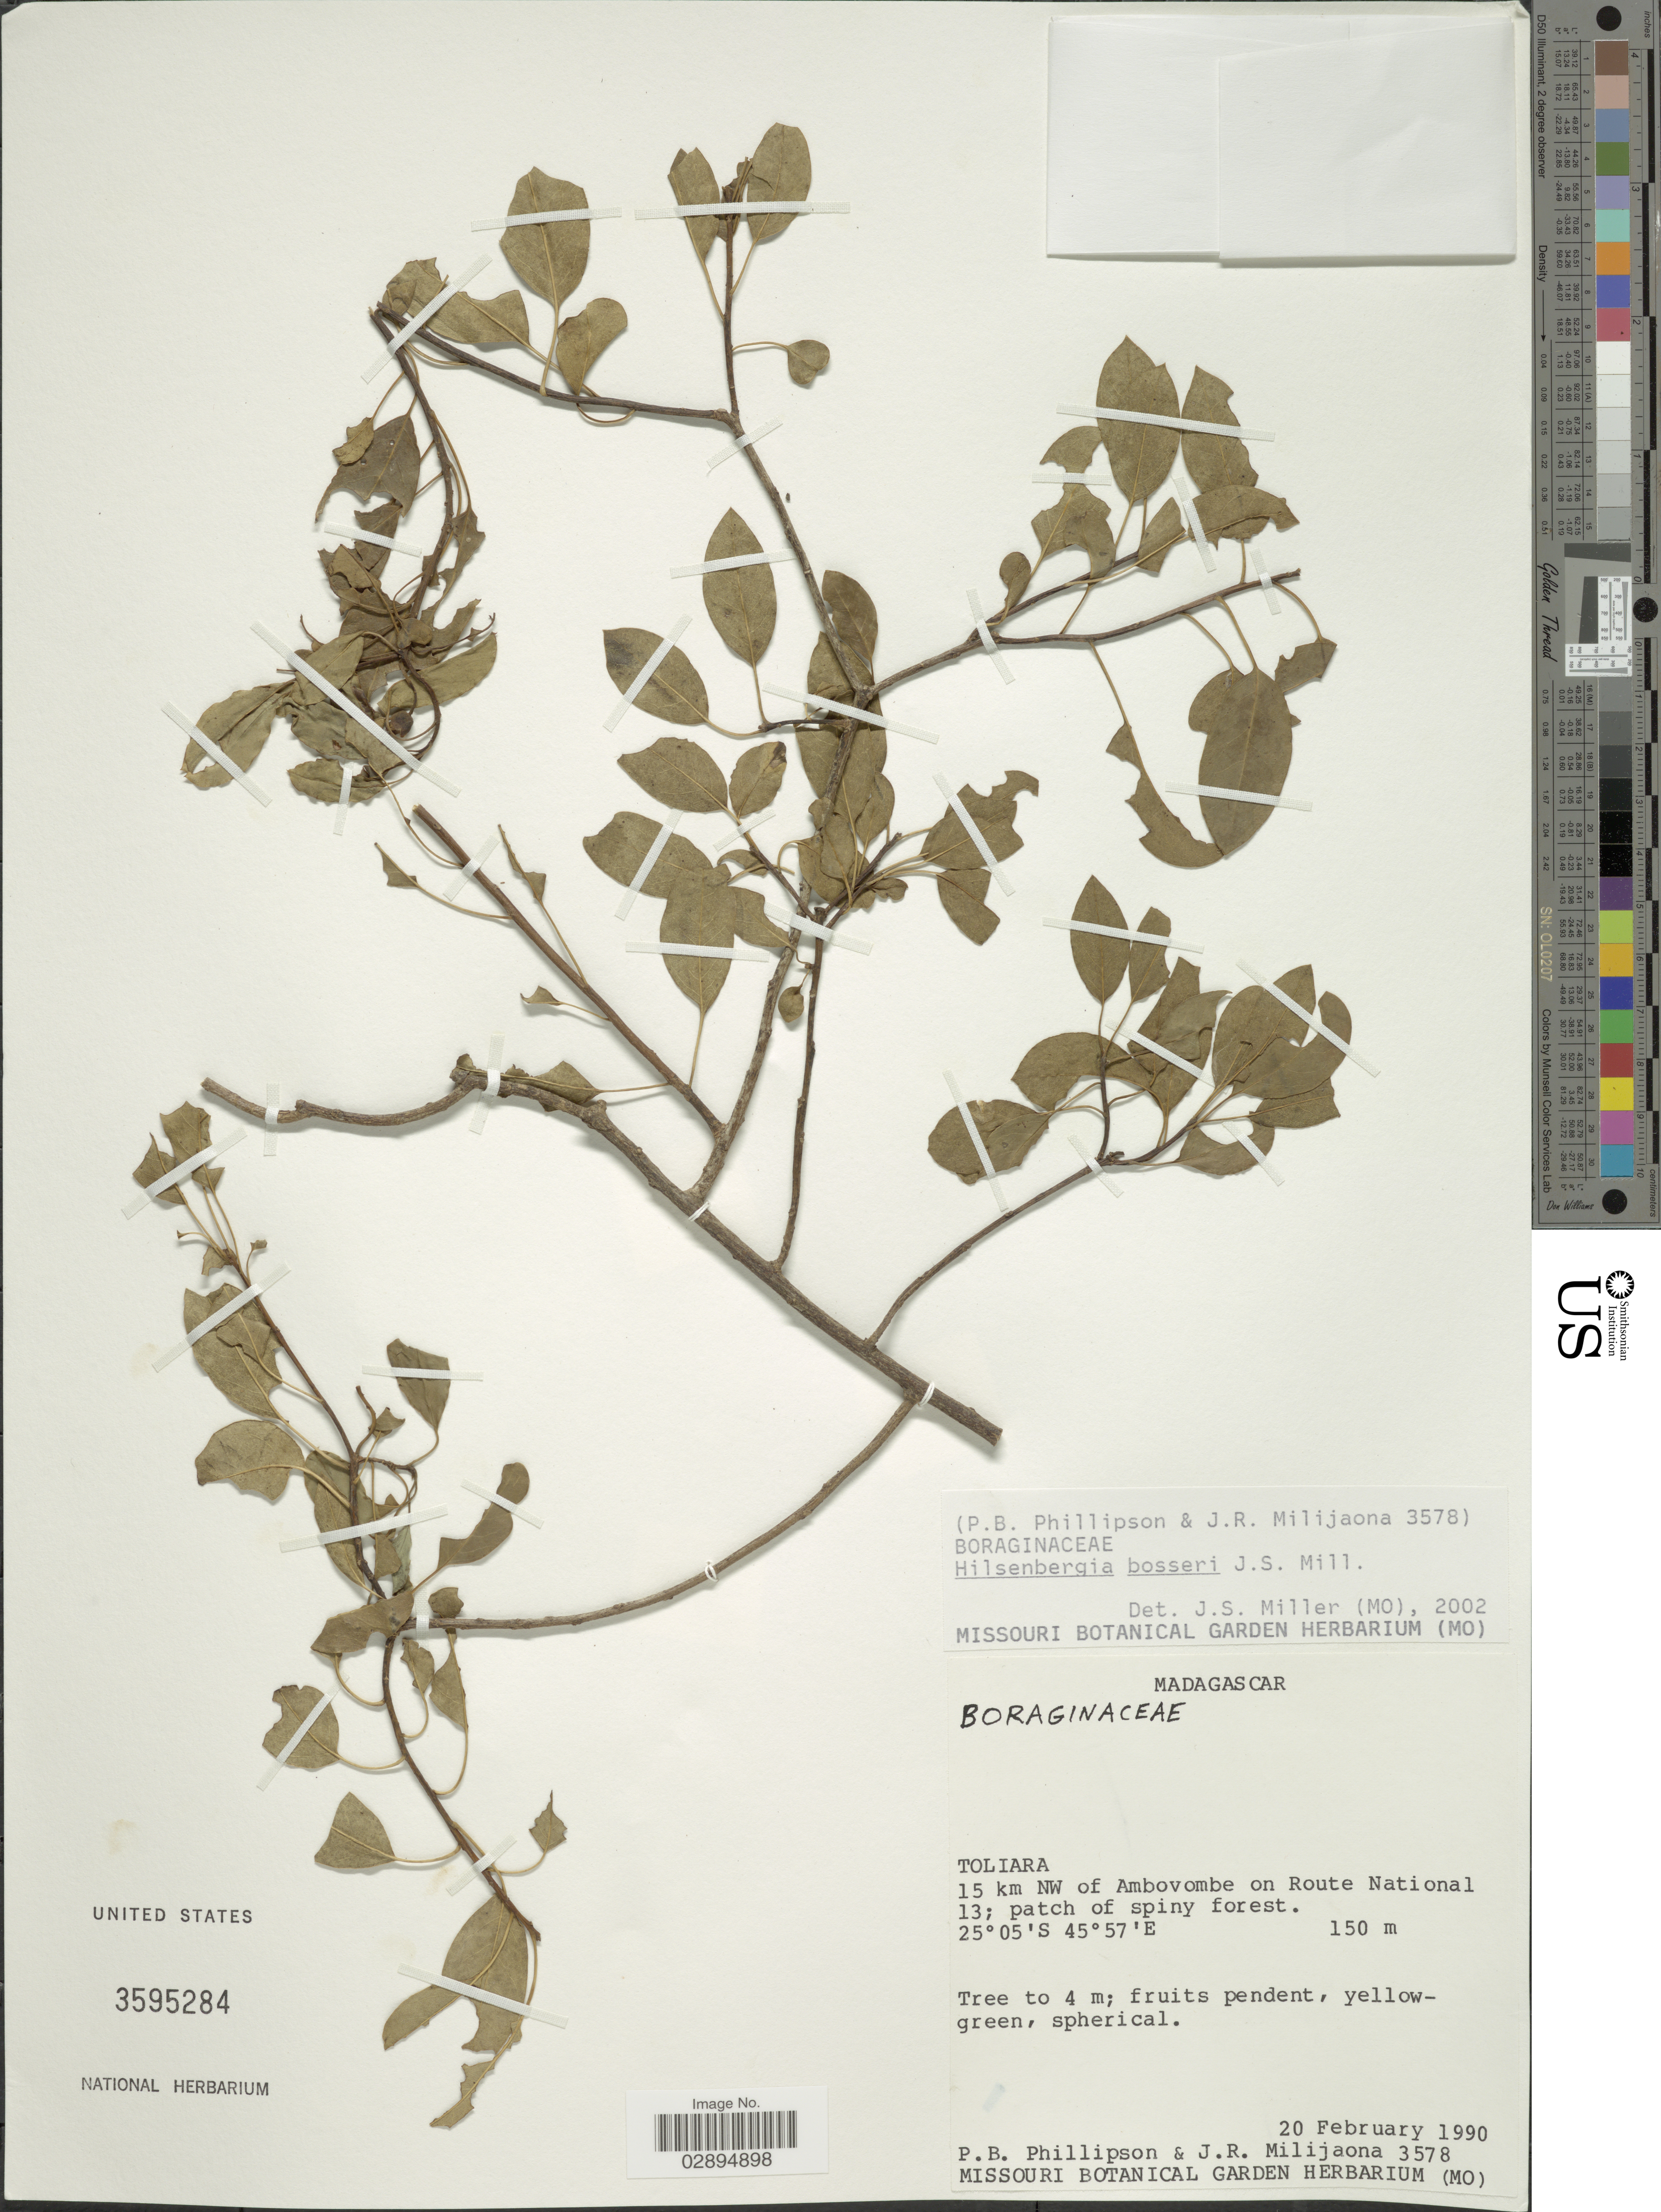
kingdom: Plantae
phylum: Tracheophyta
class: Magnoliopsida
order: Boraginales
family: Ehretiaceae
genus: Bourreria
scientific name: Bourreria bosseri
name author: (J.S. Mill.) J.S. Mill. & Gottschling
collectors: P. B. Phillipson & J. R. Milijaona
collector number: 3578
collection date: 1990-02-20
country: Madagascar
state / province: Androy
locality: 15 km NW of Ambovombe on Route National 13; patch of spiny forest.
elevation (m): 150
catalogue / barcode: US 3595284